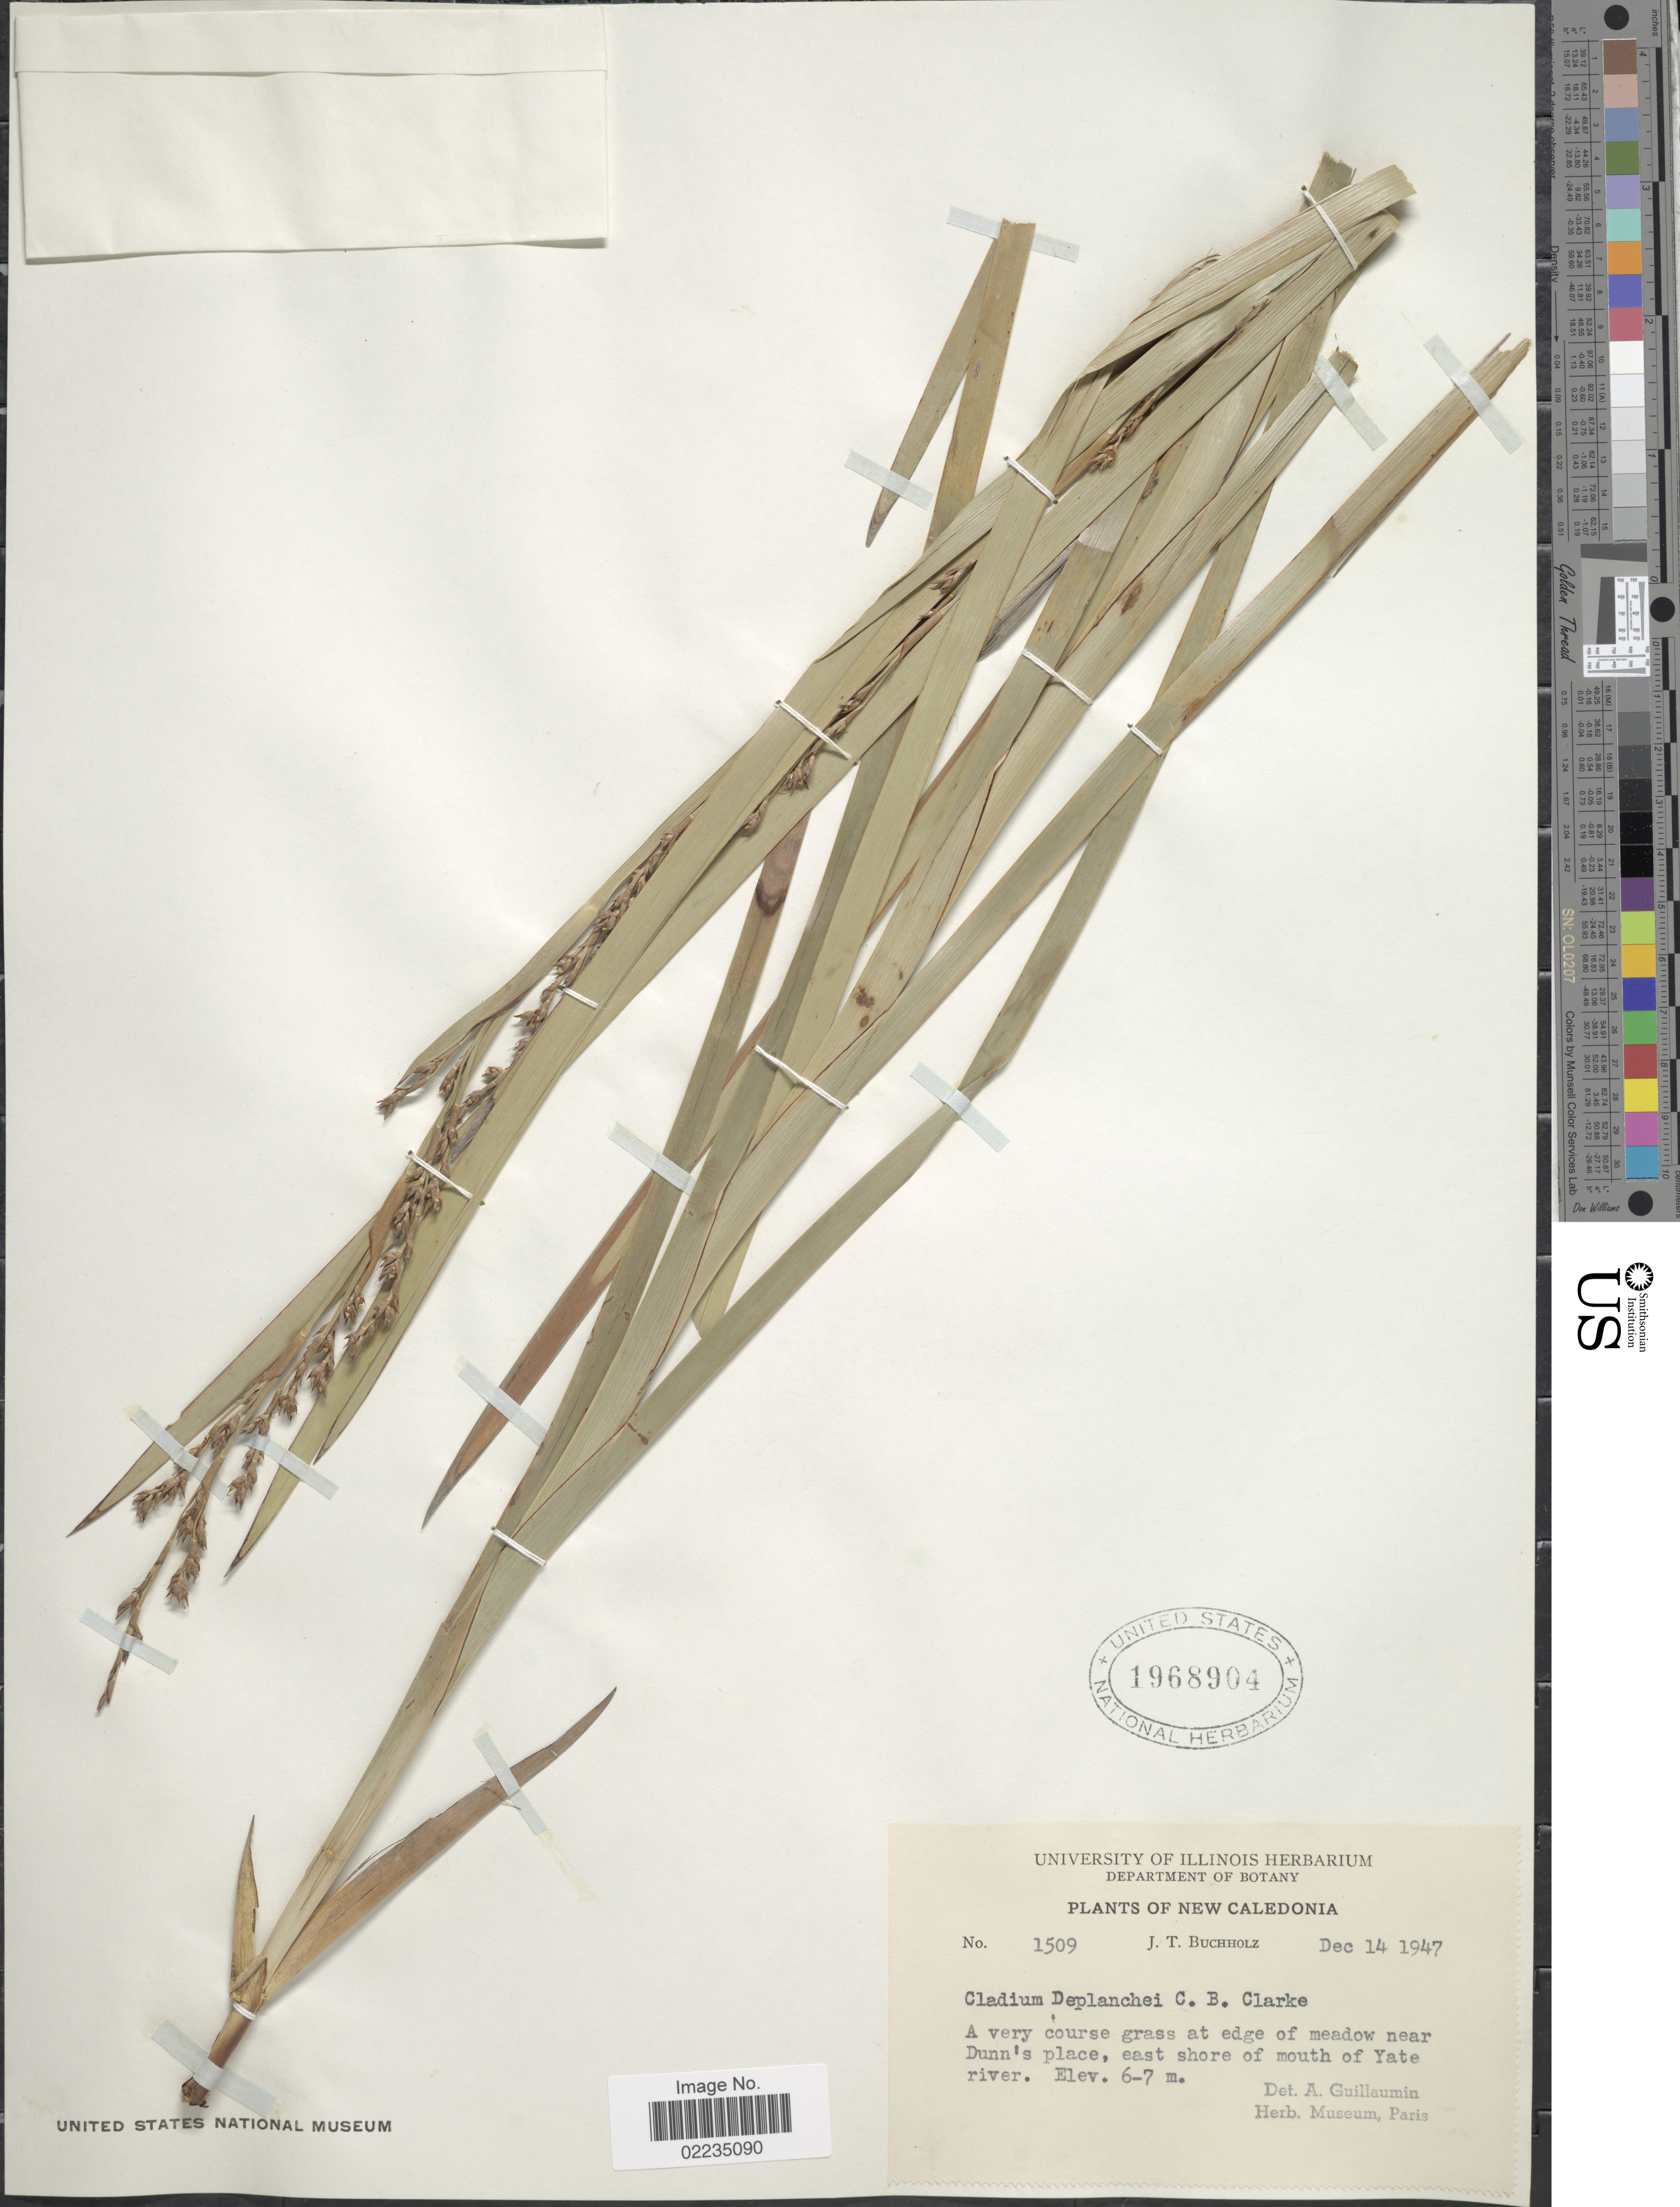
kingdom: Plantae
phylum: Tracheophyta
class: Liliopsida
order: Poales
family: Cyperaceae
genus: Machaerina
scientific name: Machaerina deplanchei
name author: (Boeckeler) T. Koyama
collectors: J. T. Buchholz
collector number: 1509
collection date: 1947-12-14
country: New Caledonia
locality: A very course grass at edge of meadow near Dunn's place, east shore of mouth of Yate river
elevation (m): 6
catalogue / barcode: US 1968904